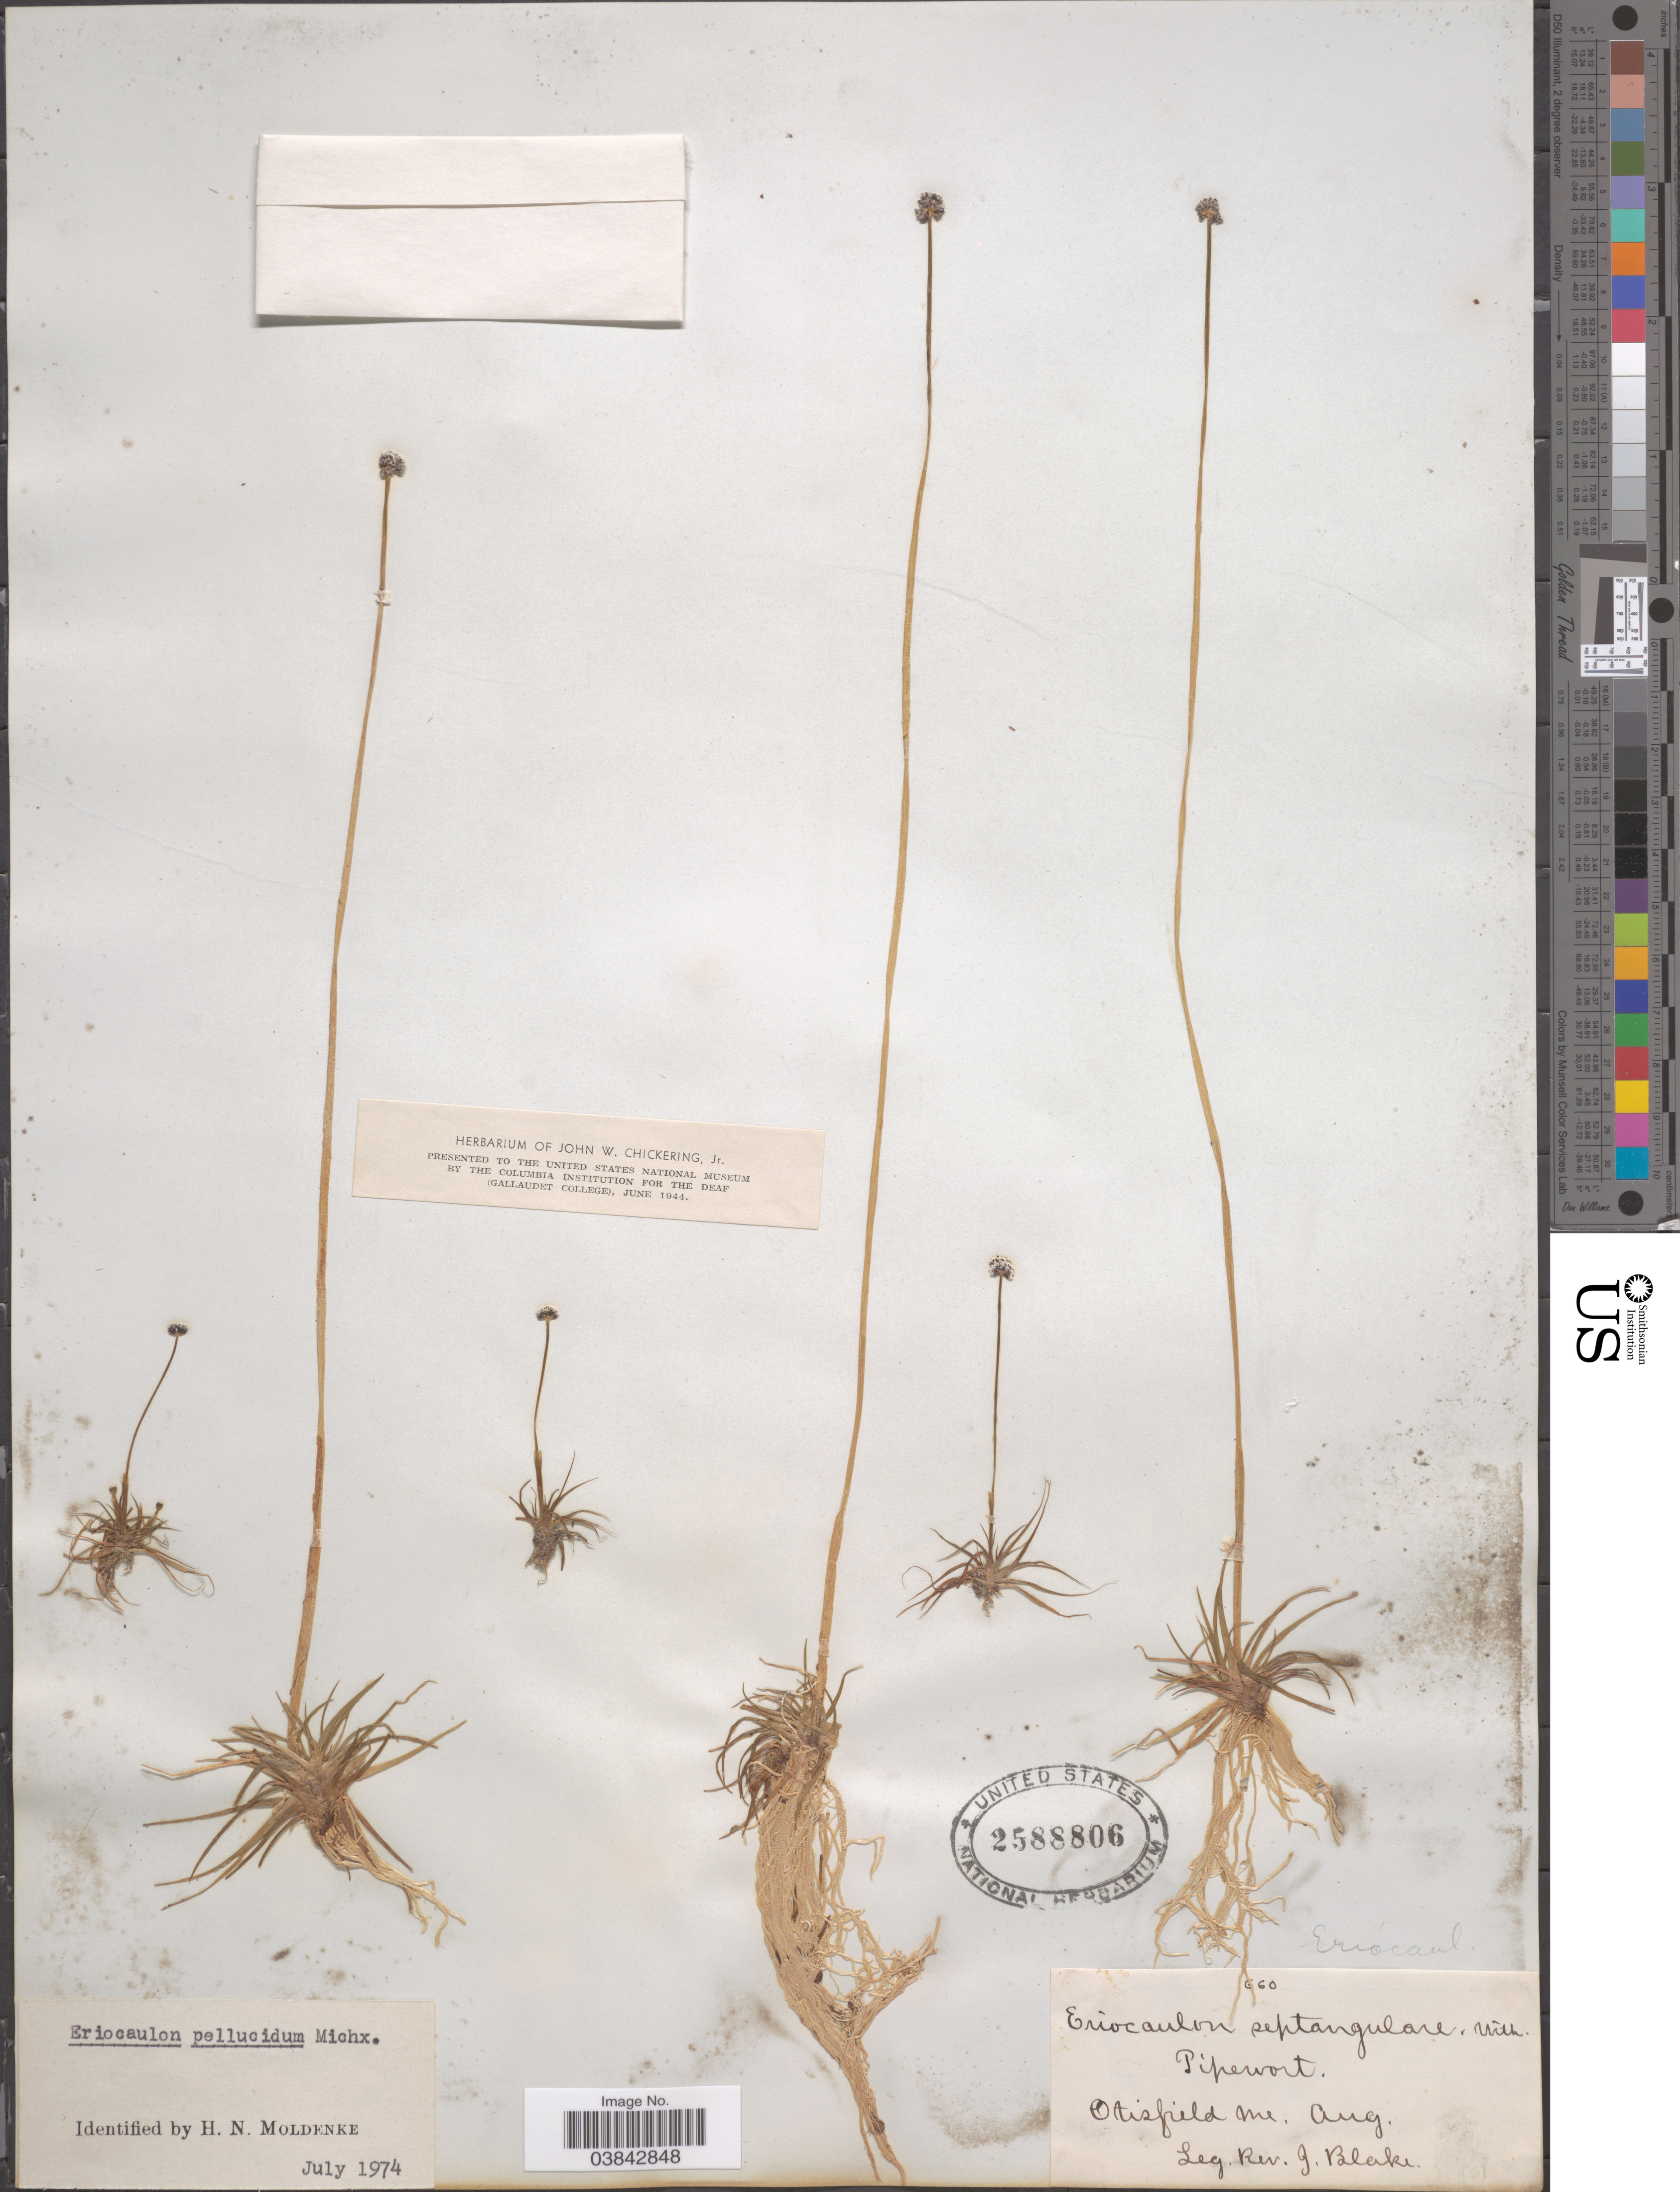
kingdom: Plantae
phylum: Tracheophyta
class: Liliopsida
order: Poales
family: Eriocaulaceae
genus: Eriocaulon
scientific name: Eriocaulon aquaticum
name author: (Hill) Druce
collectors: J. Blake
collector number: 660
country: United States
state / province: Maine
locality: Otisfield.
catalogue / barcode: US 2588806